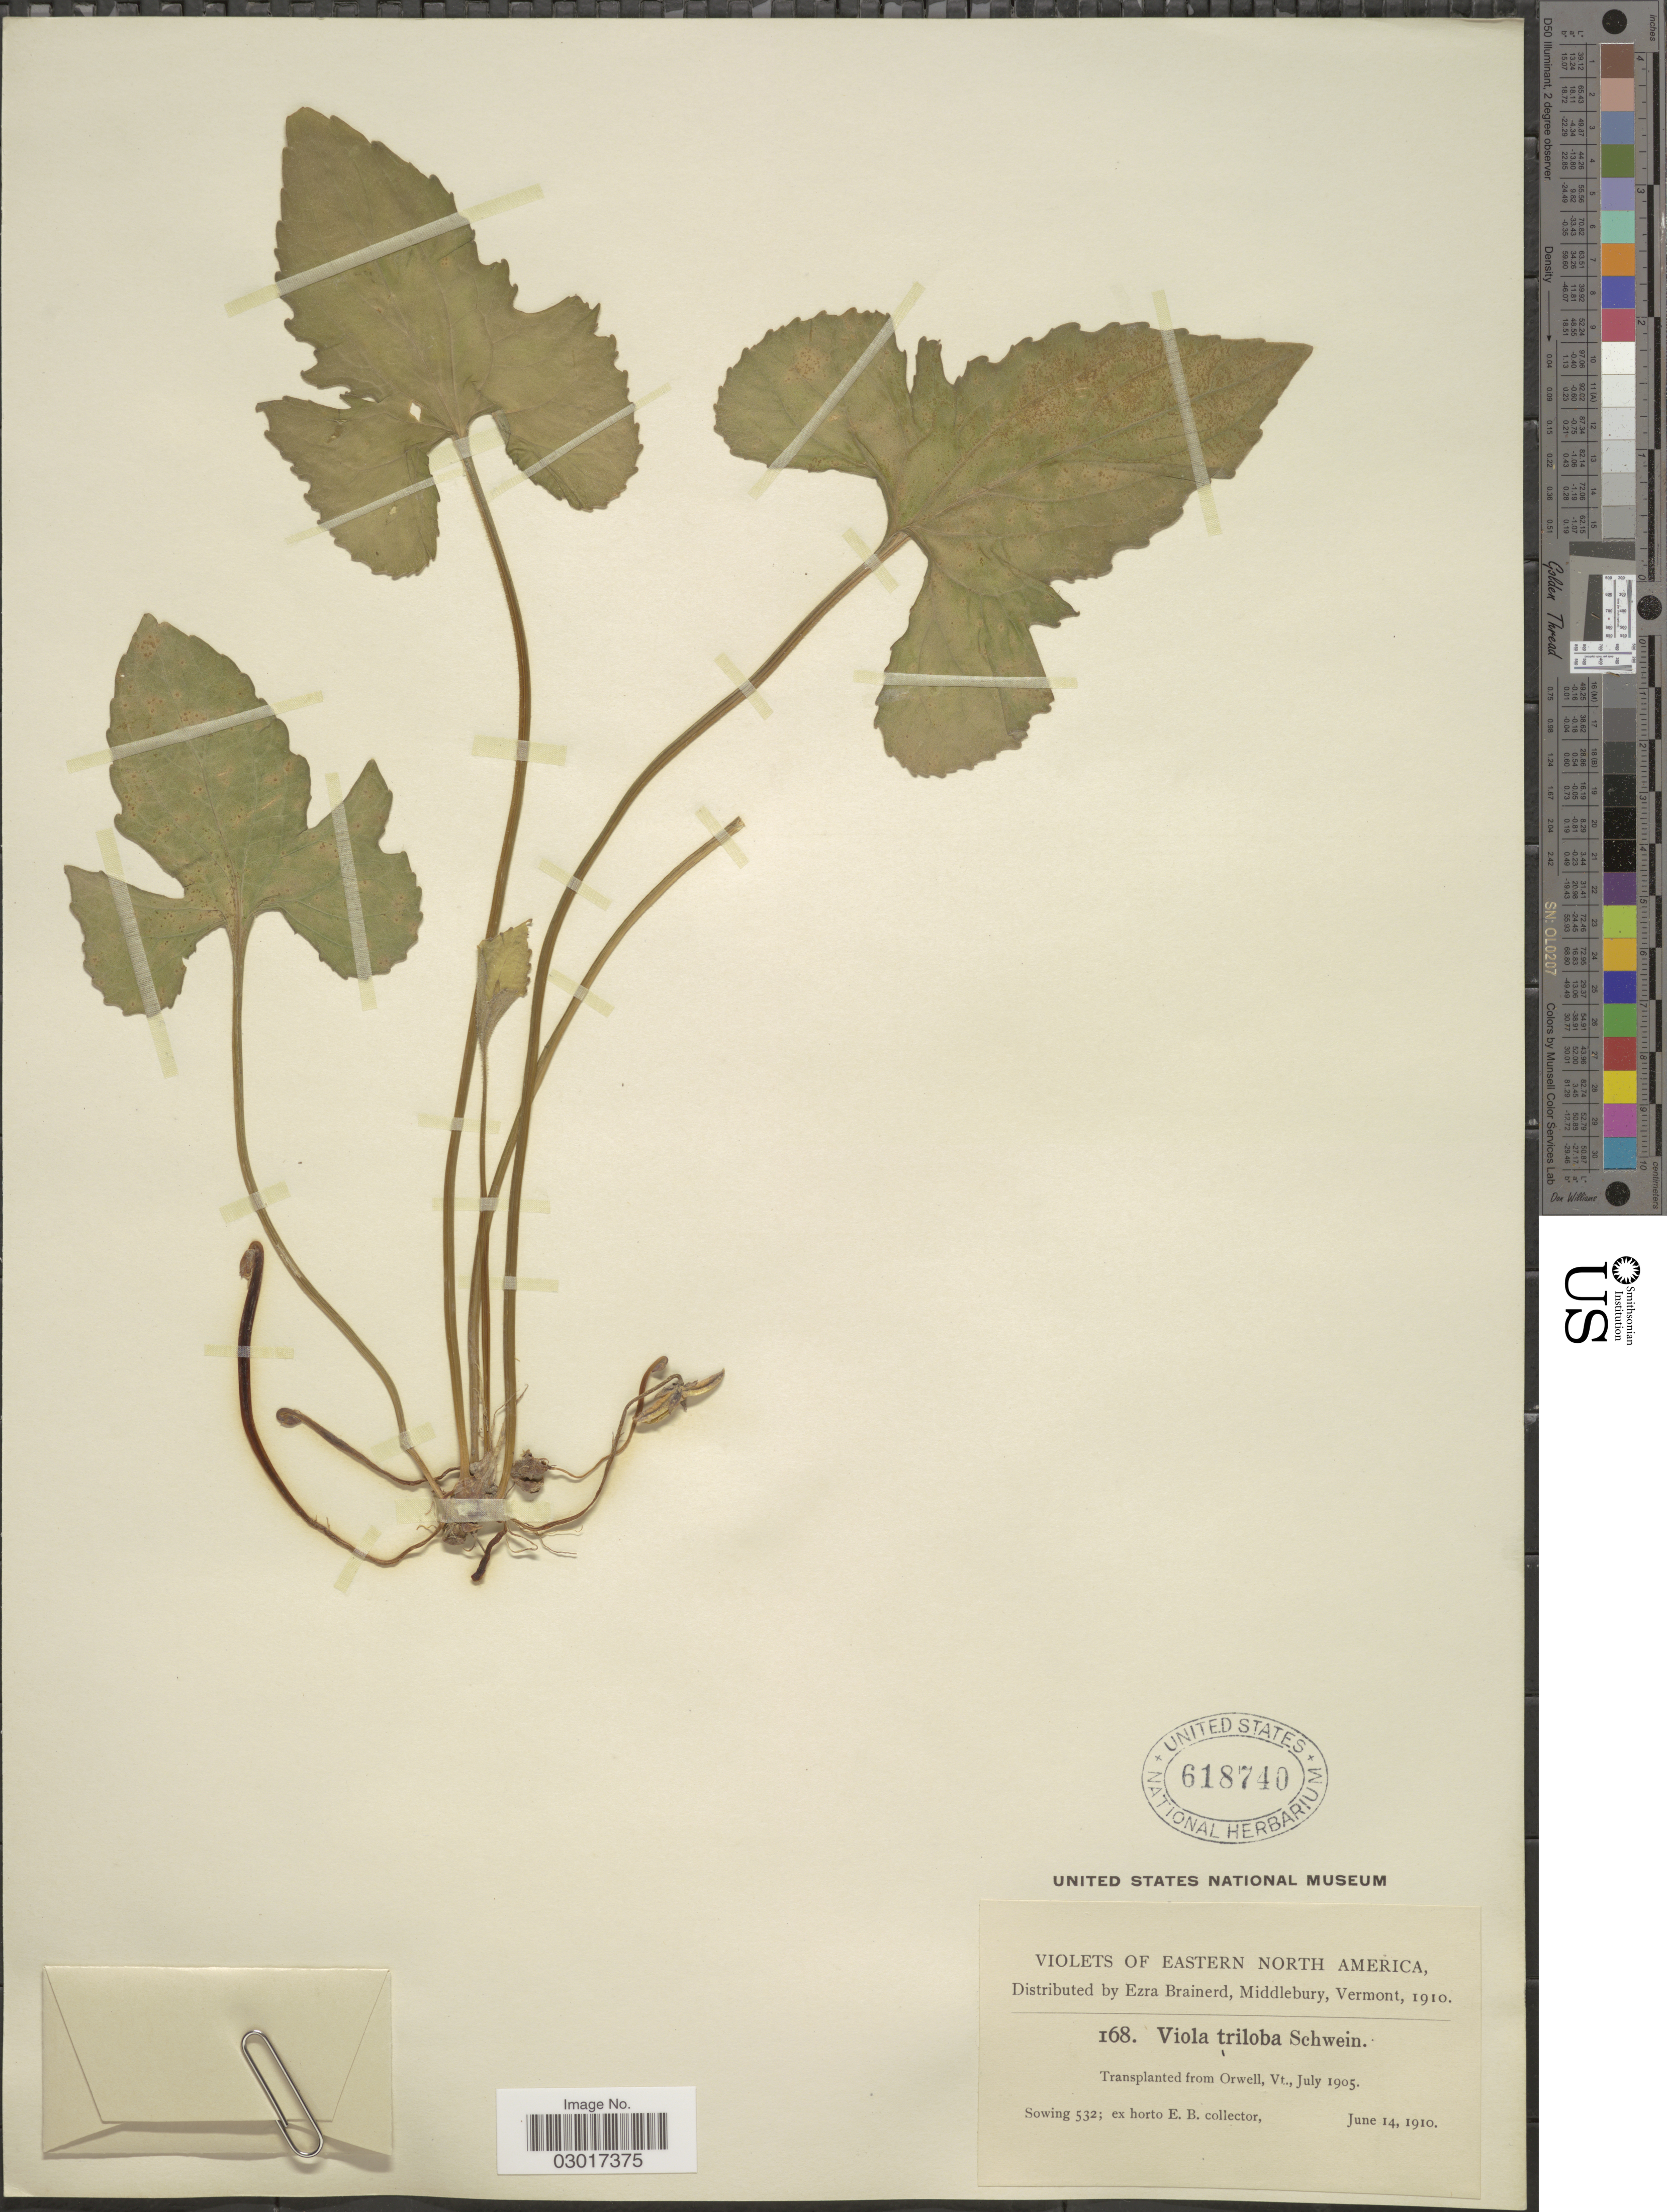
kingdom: Plantae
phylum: Tracheophyta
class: Magnoliopsida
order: Malpighiales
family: Violaceae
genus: Viola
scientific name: Viola triloba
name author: Schwein.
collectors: ex herb. Ezra Brainerd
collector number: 168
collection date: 1910-06-14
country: United States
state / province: Vermont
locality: Eastern North America. Transplanted from Orwell, Vt.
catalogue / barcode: US 618740